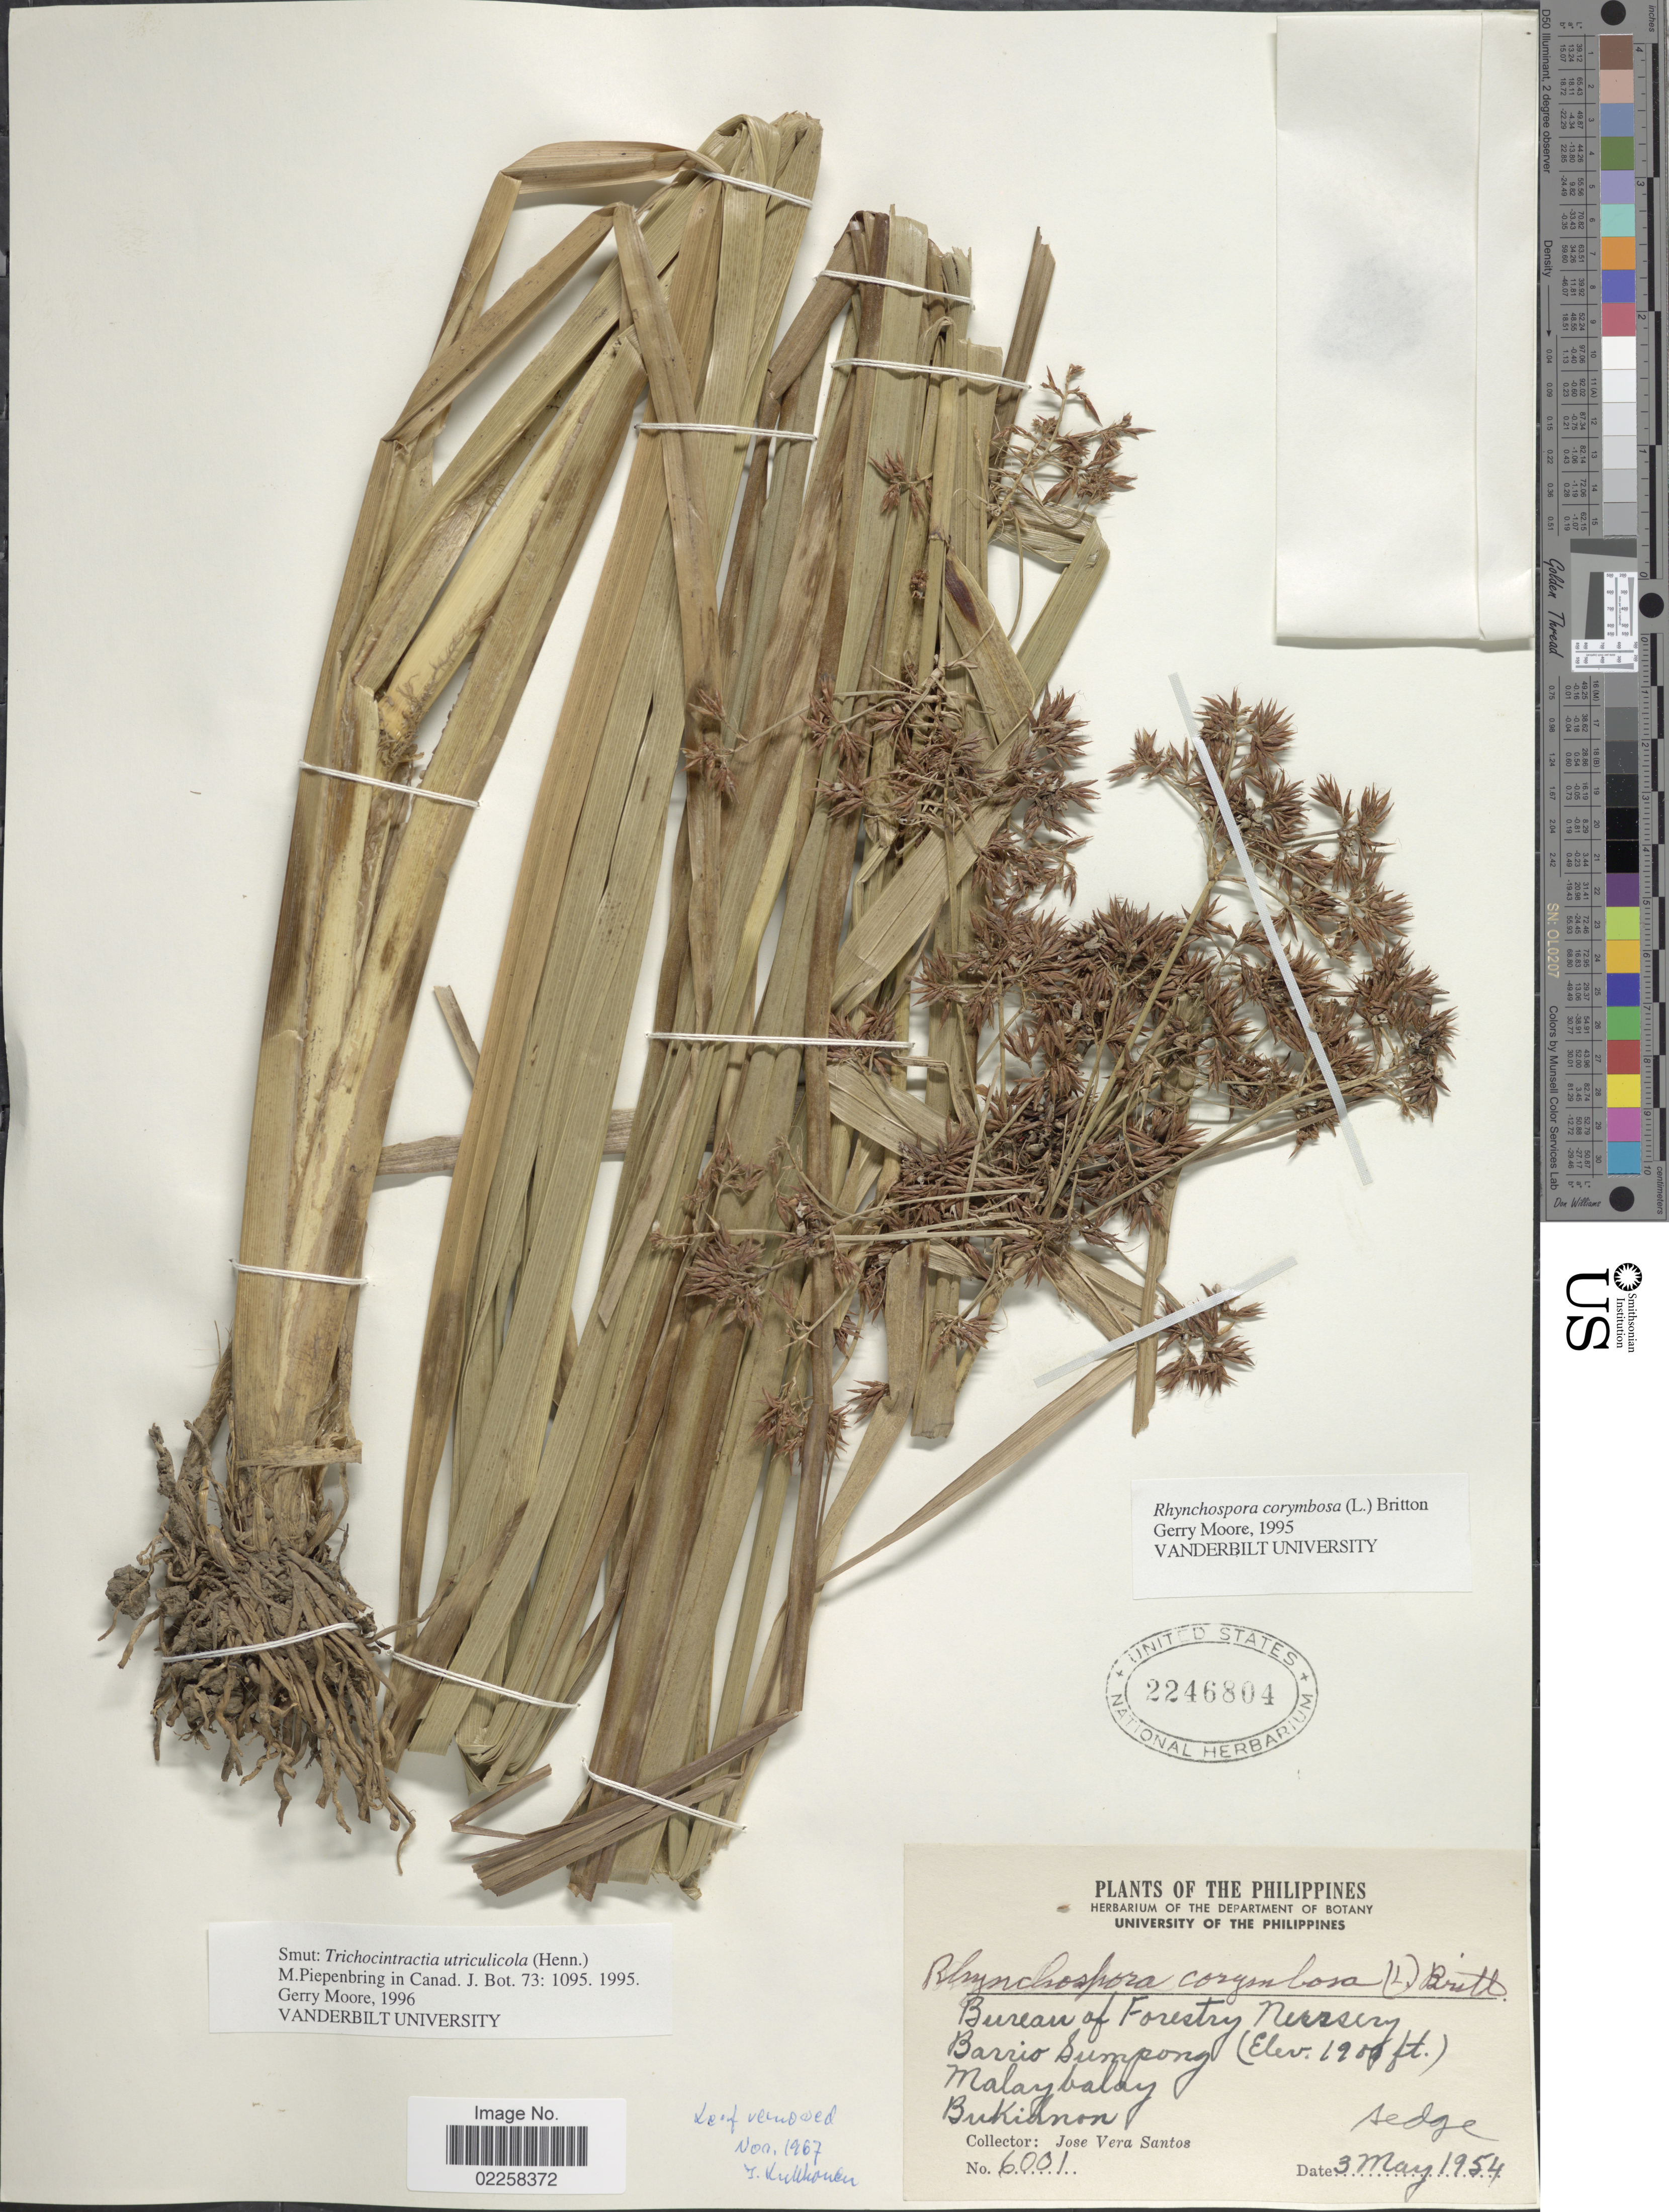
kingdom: Plantae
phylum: Tracheophyta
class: Liliopsida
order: Poales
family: Cyperaceae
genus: Rhynchospora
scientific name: Rhynchospora corymbosa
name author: (L.) Britton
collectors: J. V. Santos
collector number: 6001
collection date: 1954-05-03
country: Philippines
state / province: Northern Mindanao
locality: Bureau of Forestry Nursery, Barrio Sumpong, Malaybalay, Bukidnon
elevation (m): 366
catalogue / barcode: US 2246804